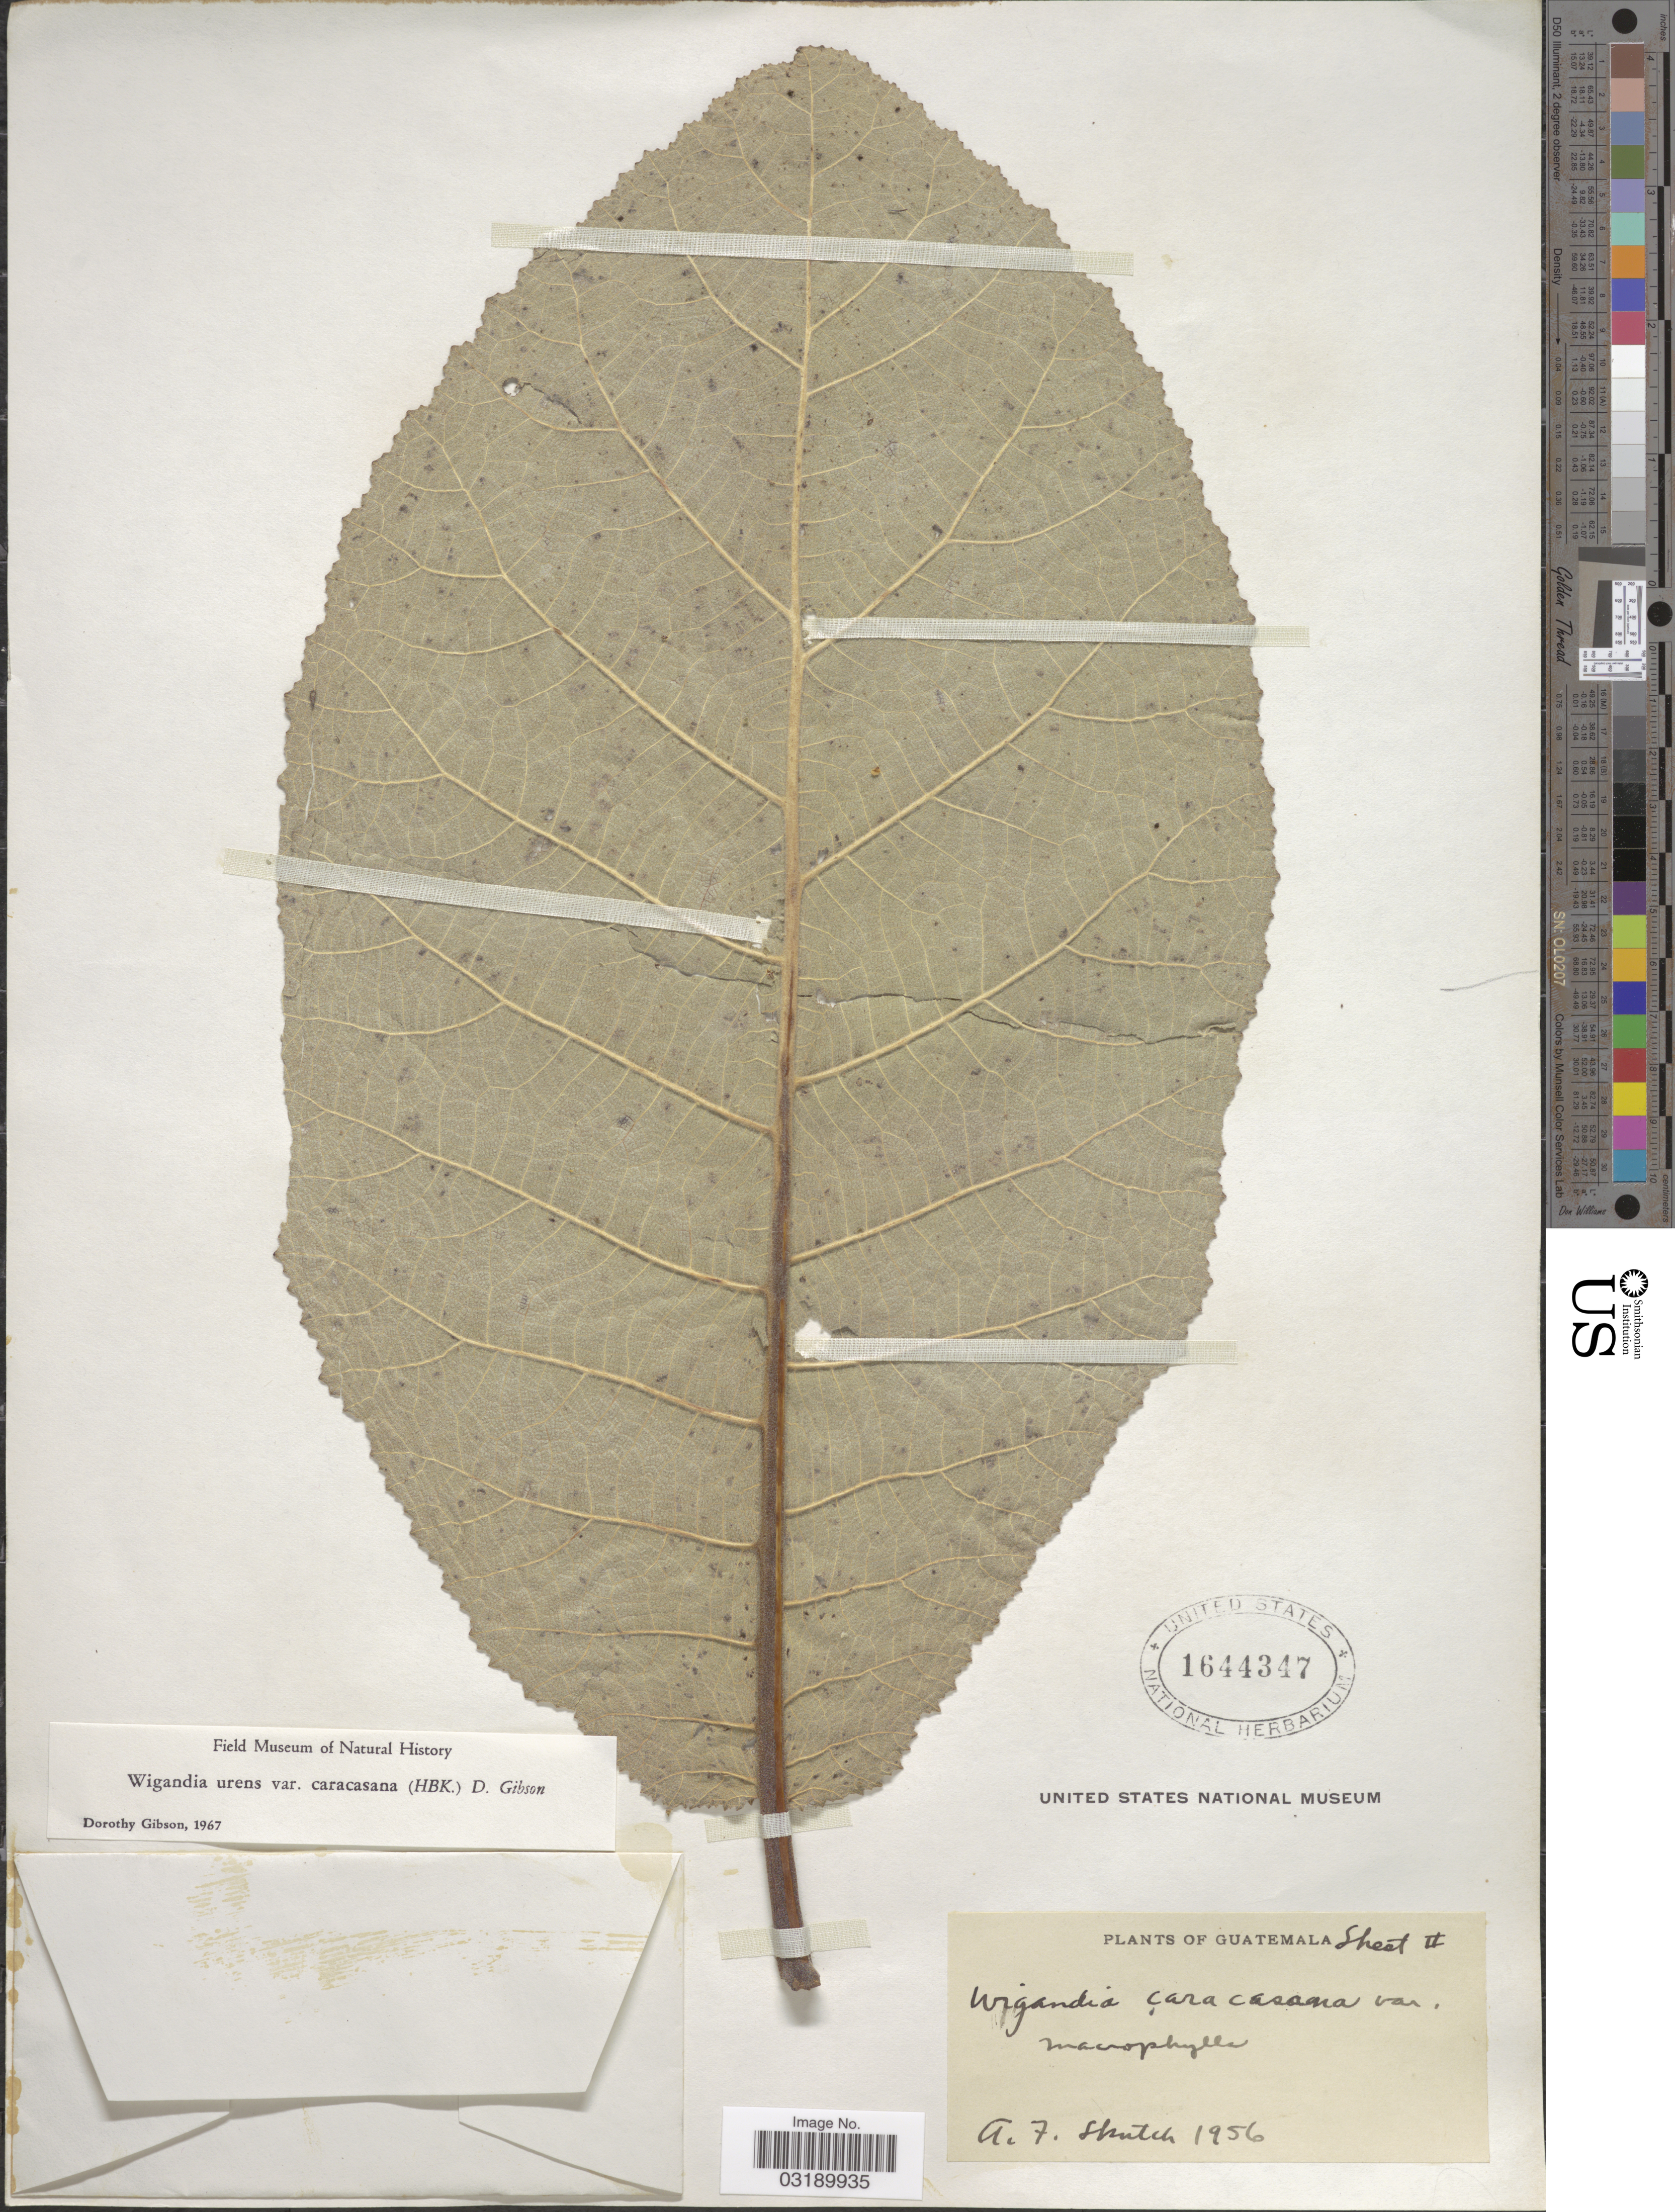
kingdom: Plantae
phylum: Tracheophyta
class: Magnoliopsida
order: Boraginales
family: Namaceae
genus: Wigandia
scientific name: Wigandia urens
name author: (Ruiz & Pav.) Kunth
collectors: A. F. Skutch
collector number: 1956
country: Guatemala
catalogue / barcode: US 1644347